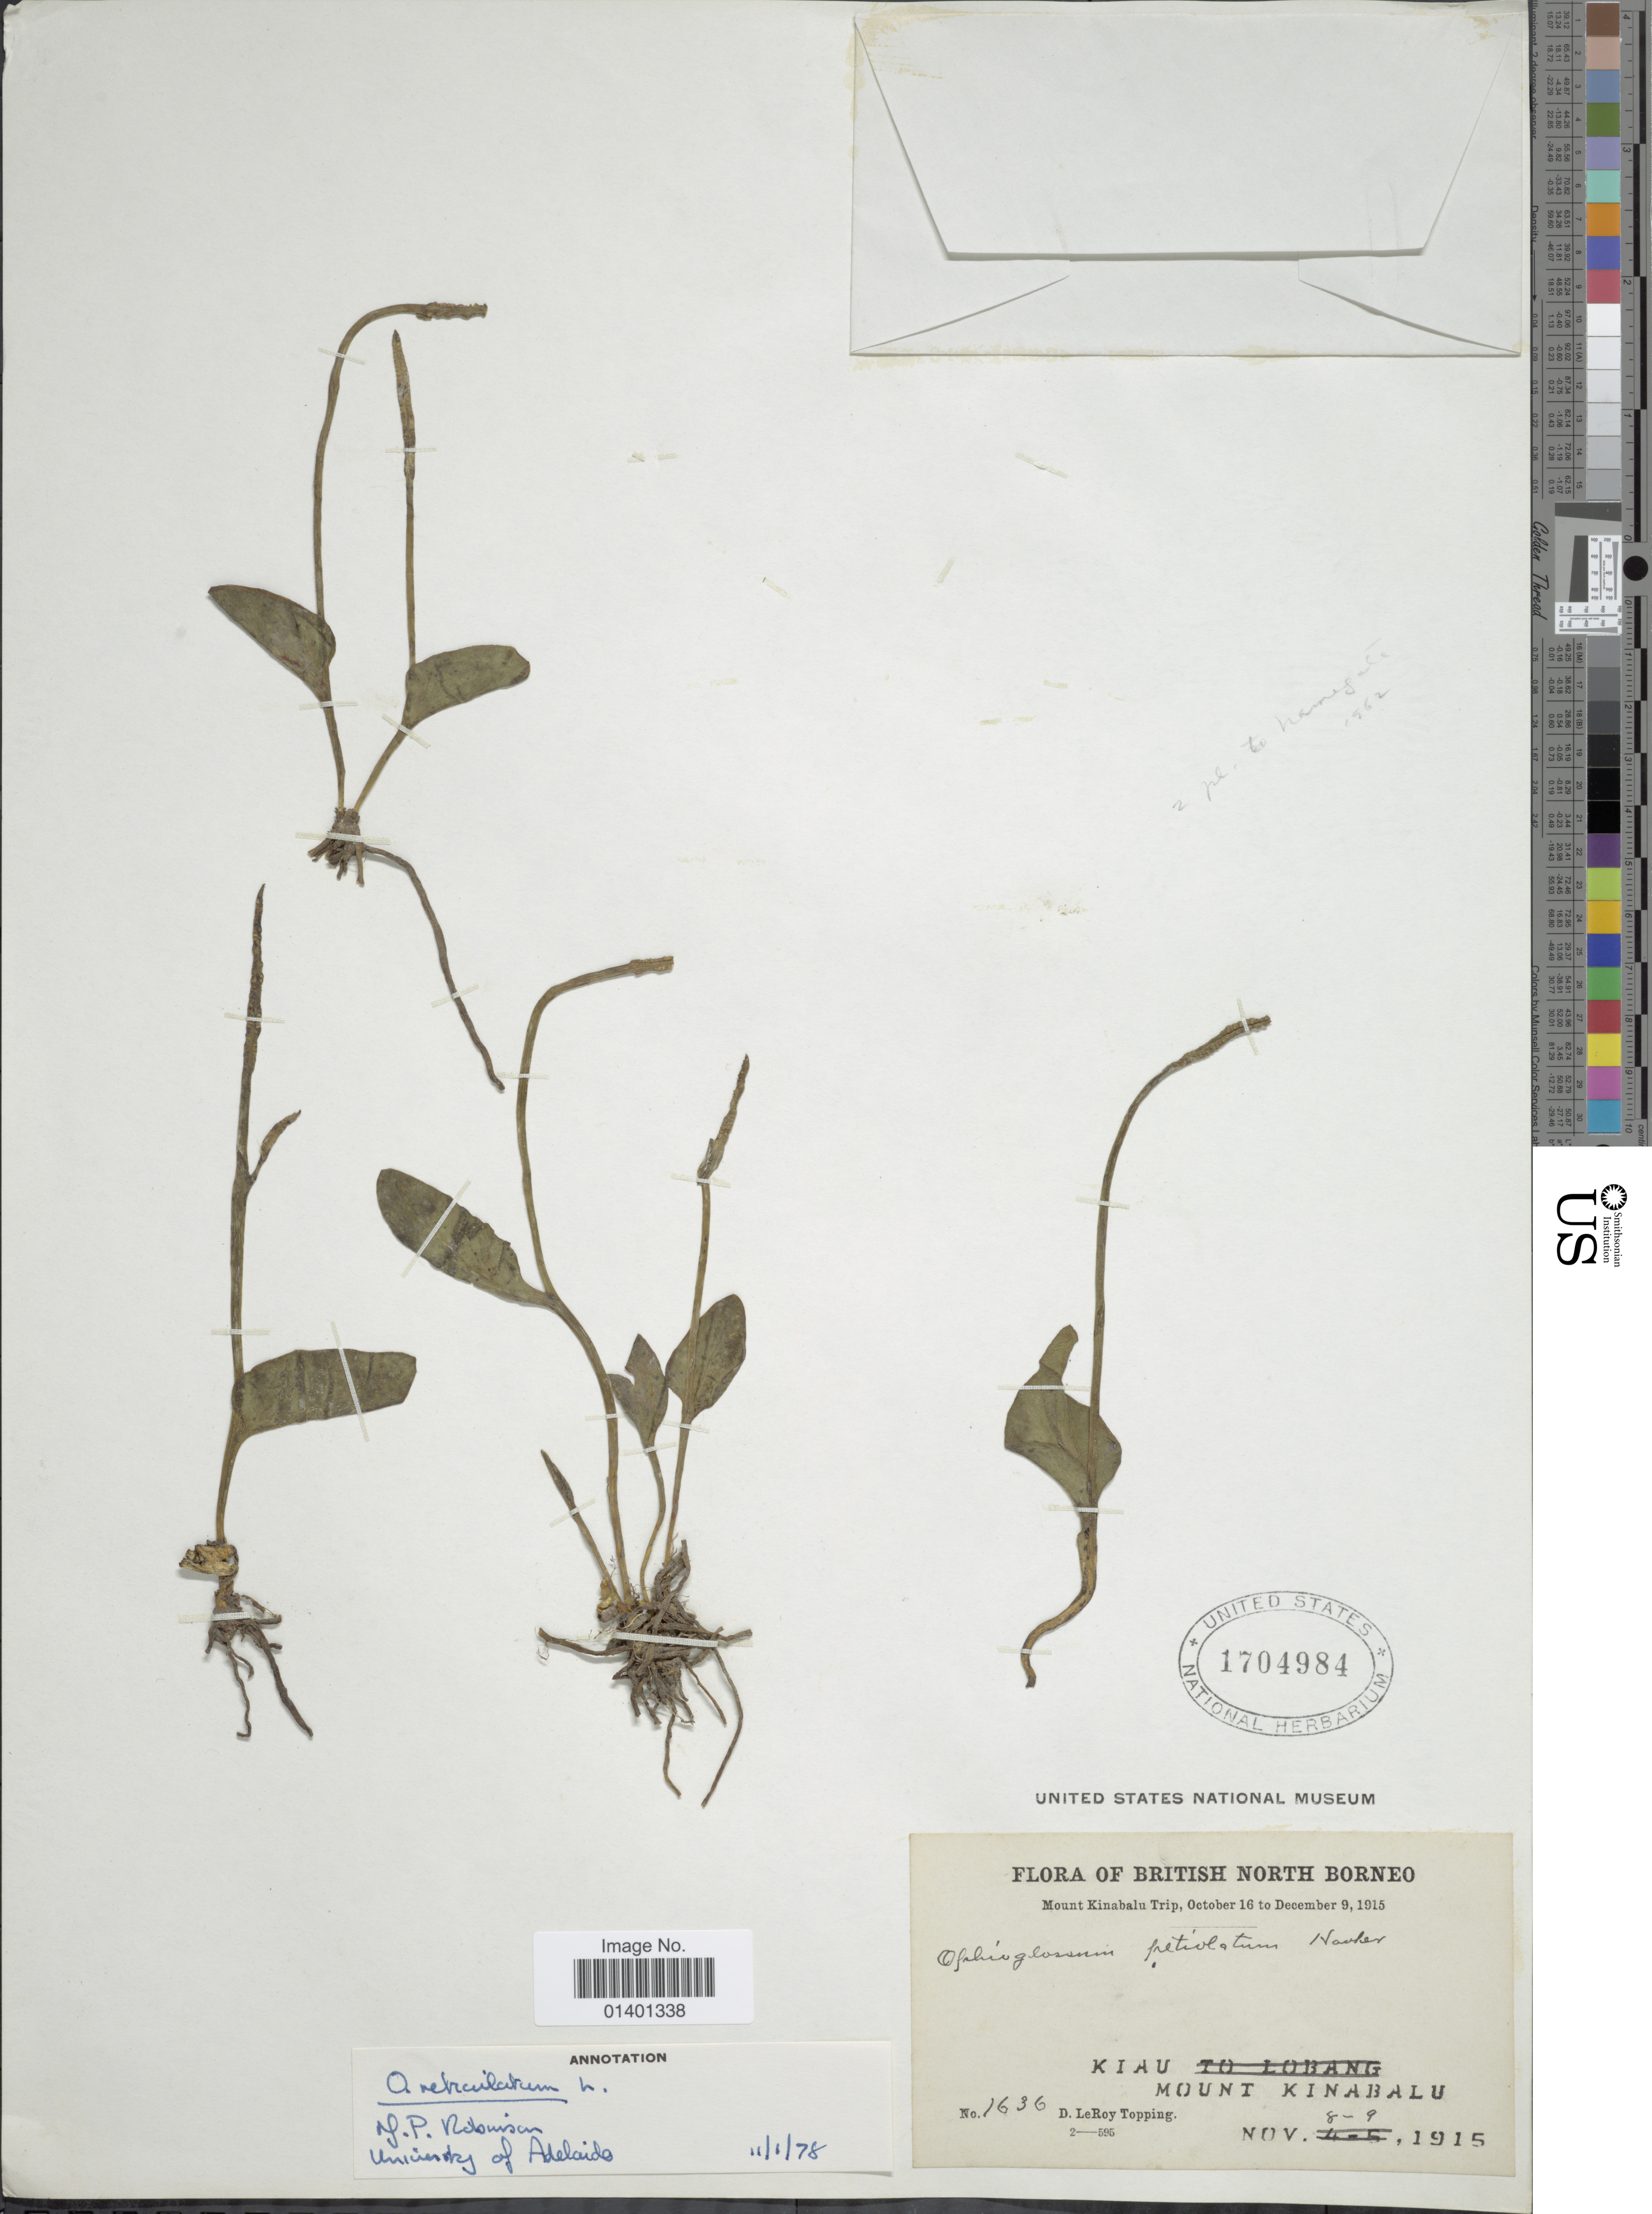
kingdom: Plantae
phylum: Tracheophyta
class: Polypodiopsida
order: Ophioglossales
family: Ophioglossaceae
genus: Ophioglossum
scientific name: Ophioglossum reticulatum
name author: L.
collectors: D. L. Topping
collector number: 1636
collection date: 1915-11-08/1915-11-09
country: Malaysia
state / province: Sabah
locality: British North Borneo, Kiau, Mount Kinabalu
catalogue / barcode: US 1704984